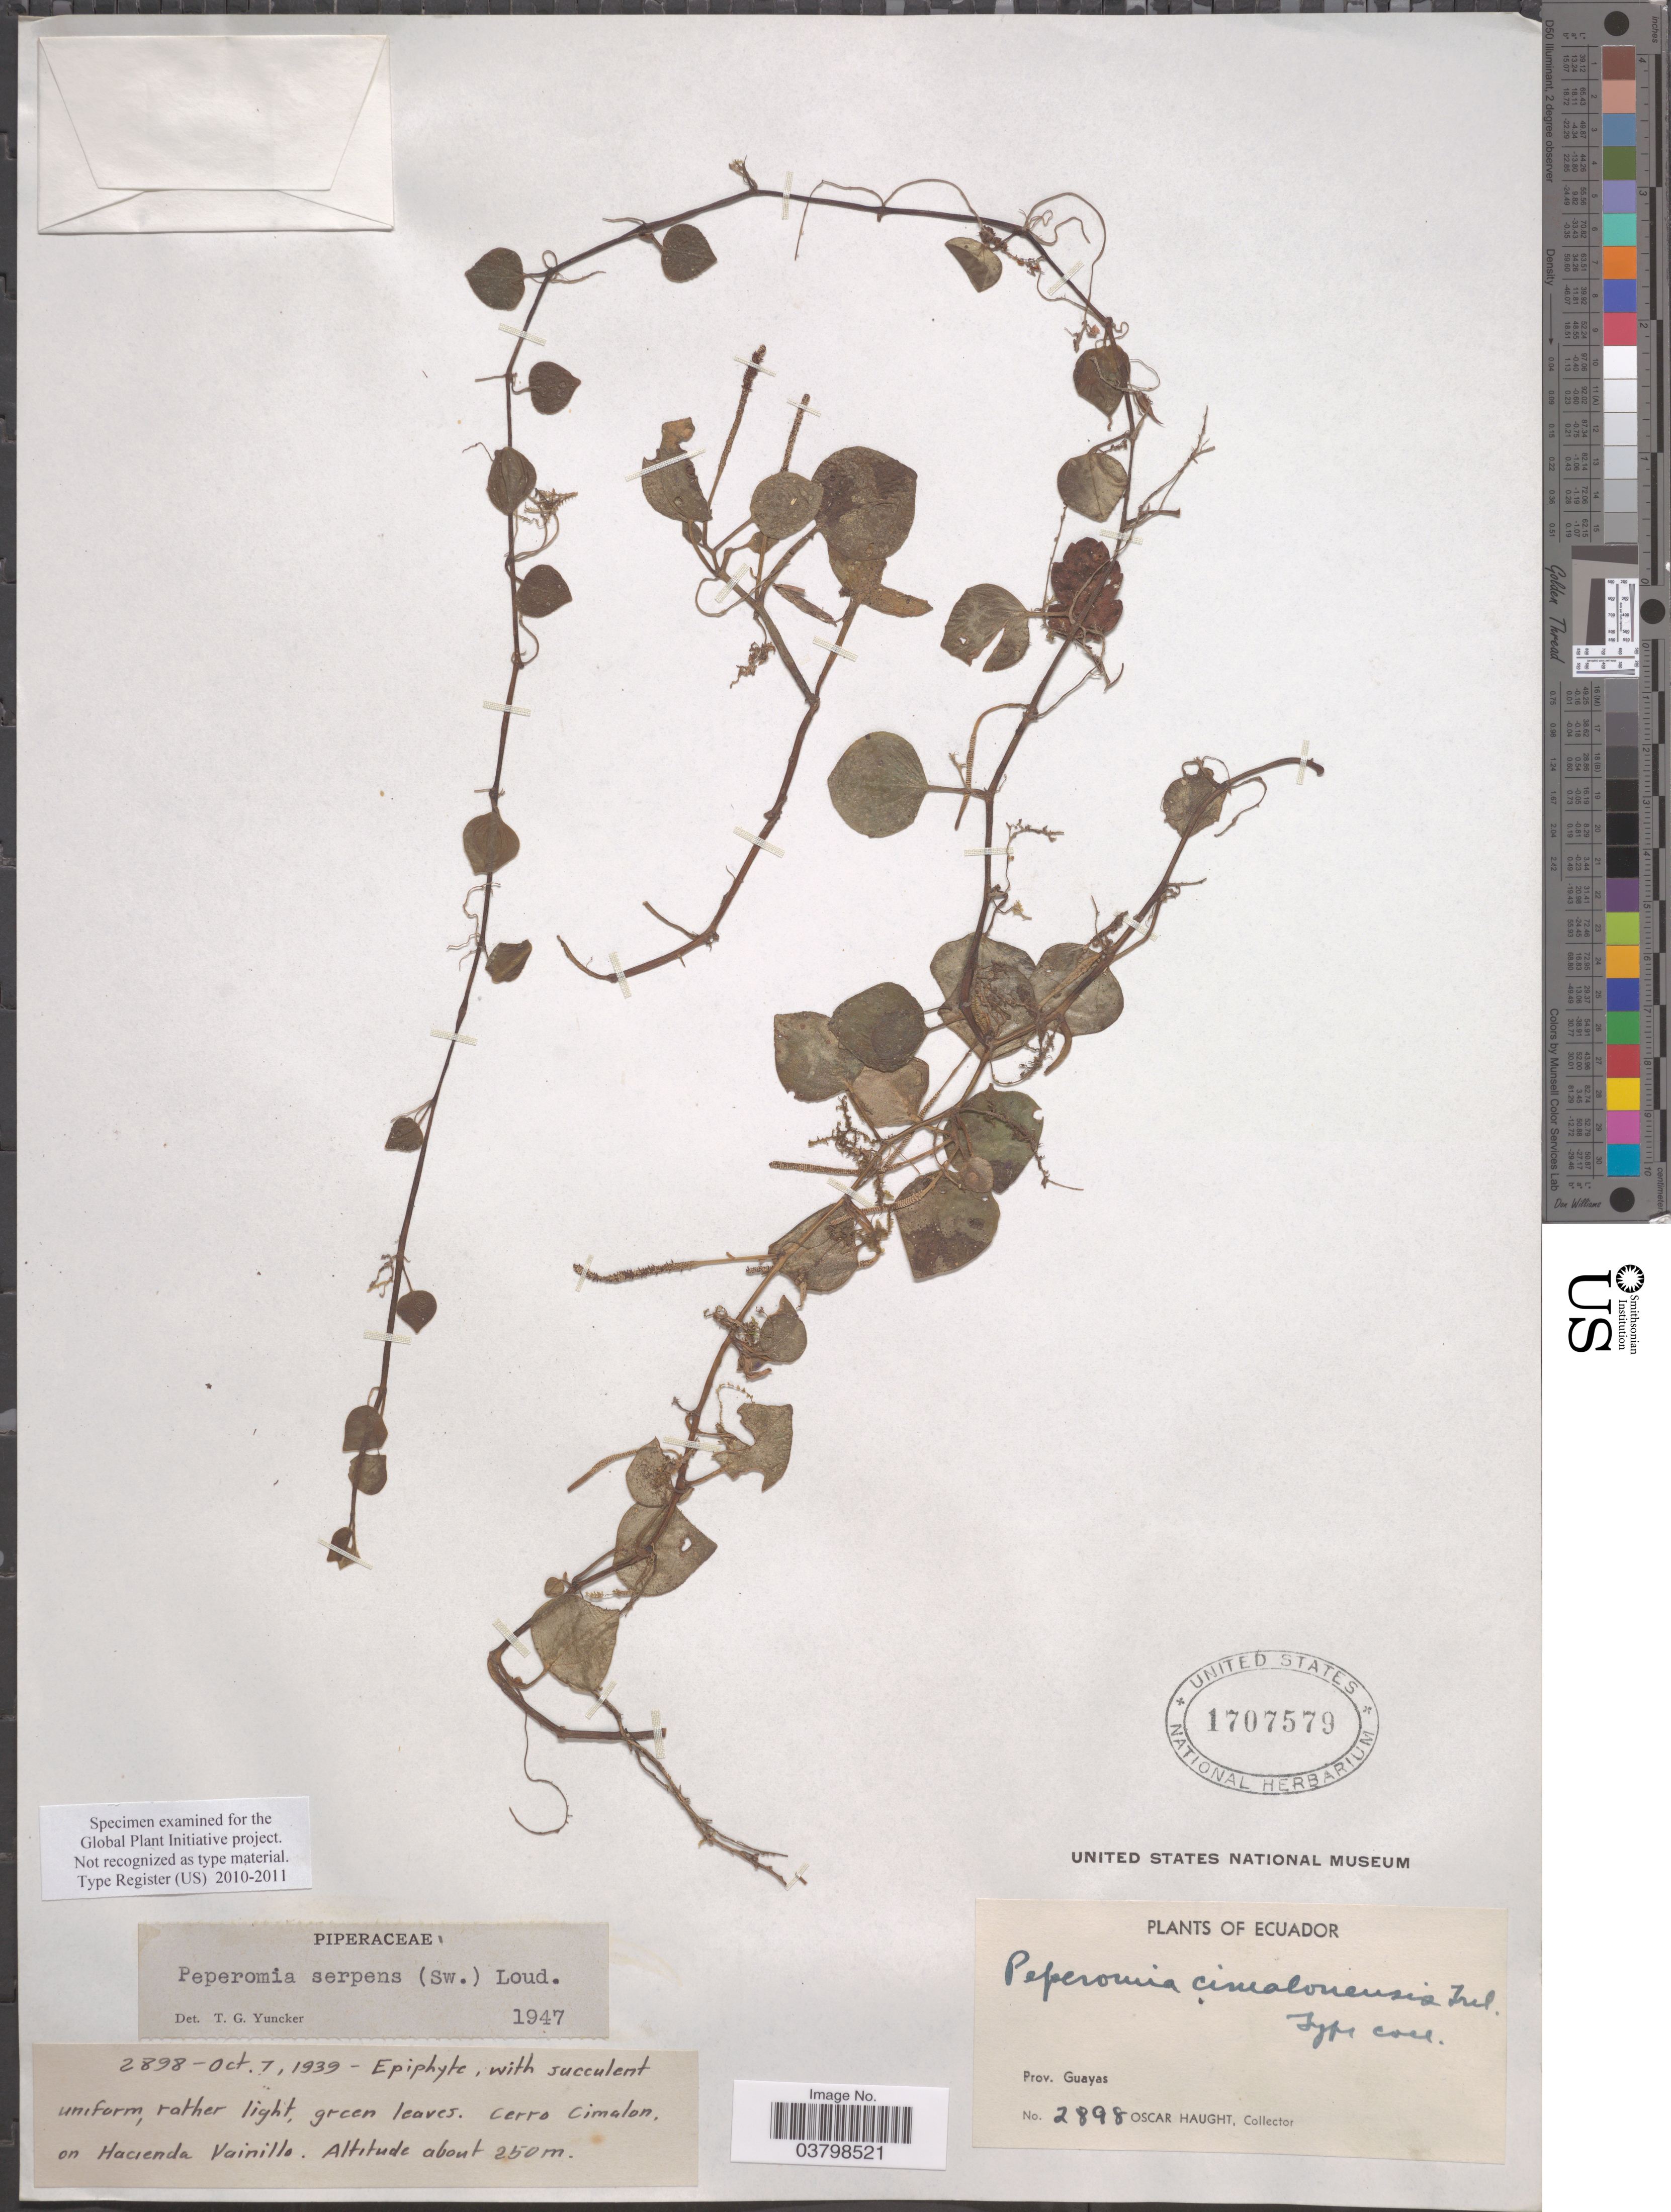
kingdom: Plantae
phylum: Tracheophyta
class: Magnoliopsida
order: Piperales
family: Piperaceae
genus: Peperomia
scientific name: Peperomia serpens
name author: (Sw.) Loudon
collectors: O. L. Haught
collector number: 2898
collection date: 1939-10-07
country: Ecuador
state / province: Guayas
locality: Cerro Cimalon, on Hacienda Vainilla.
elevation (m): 250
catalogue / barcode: US 1707579